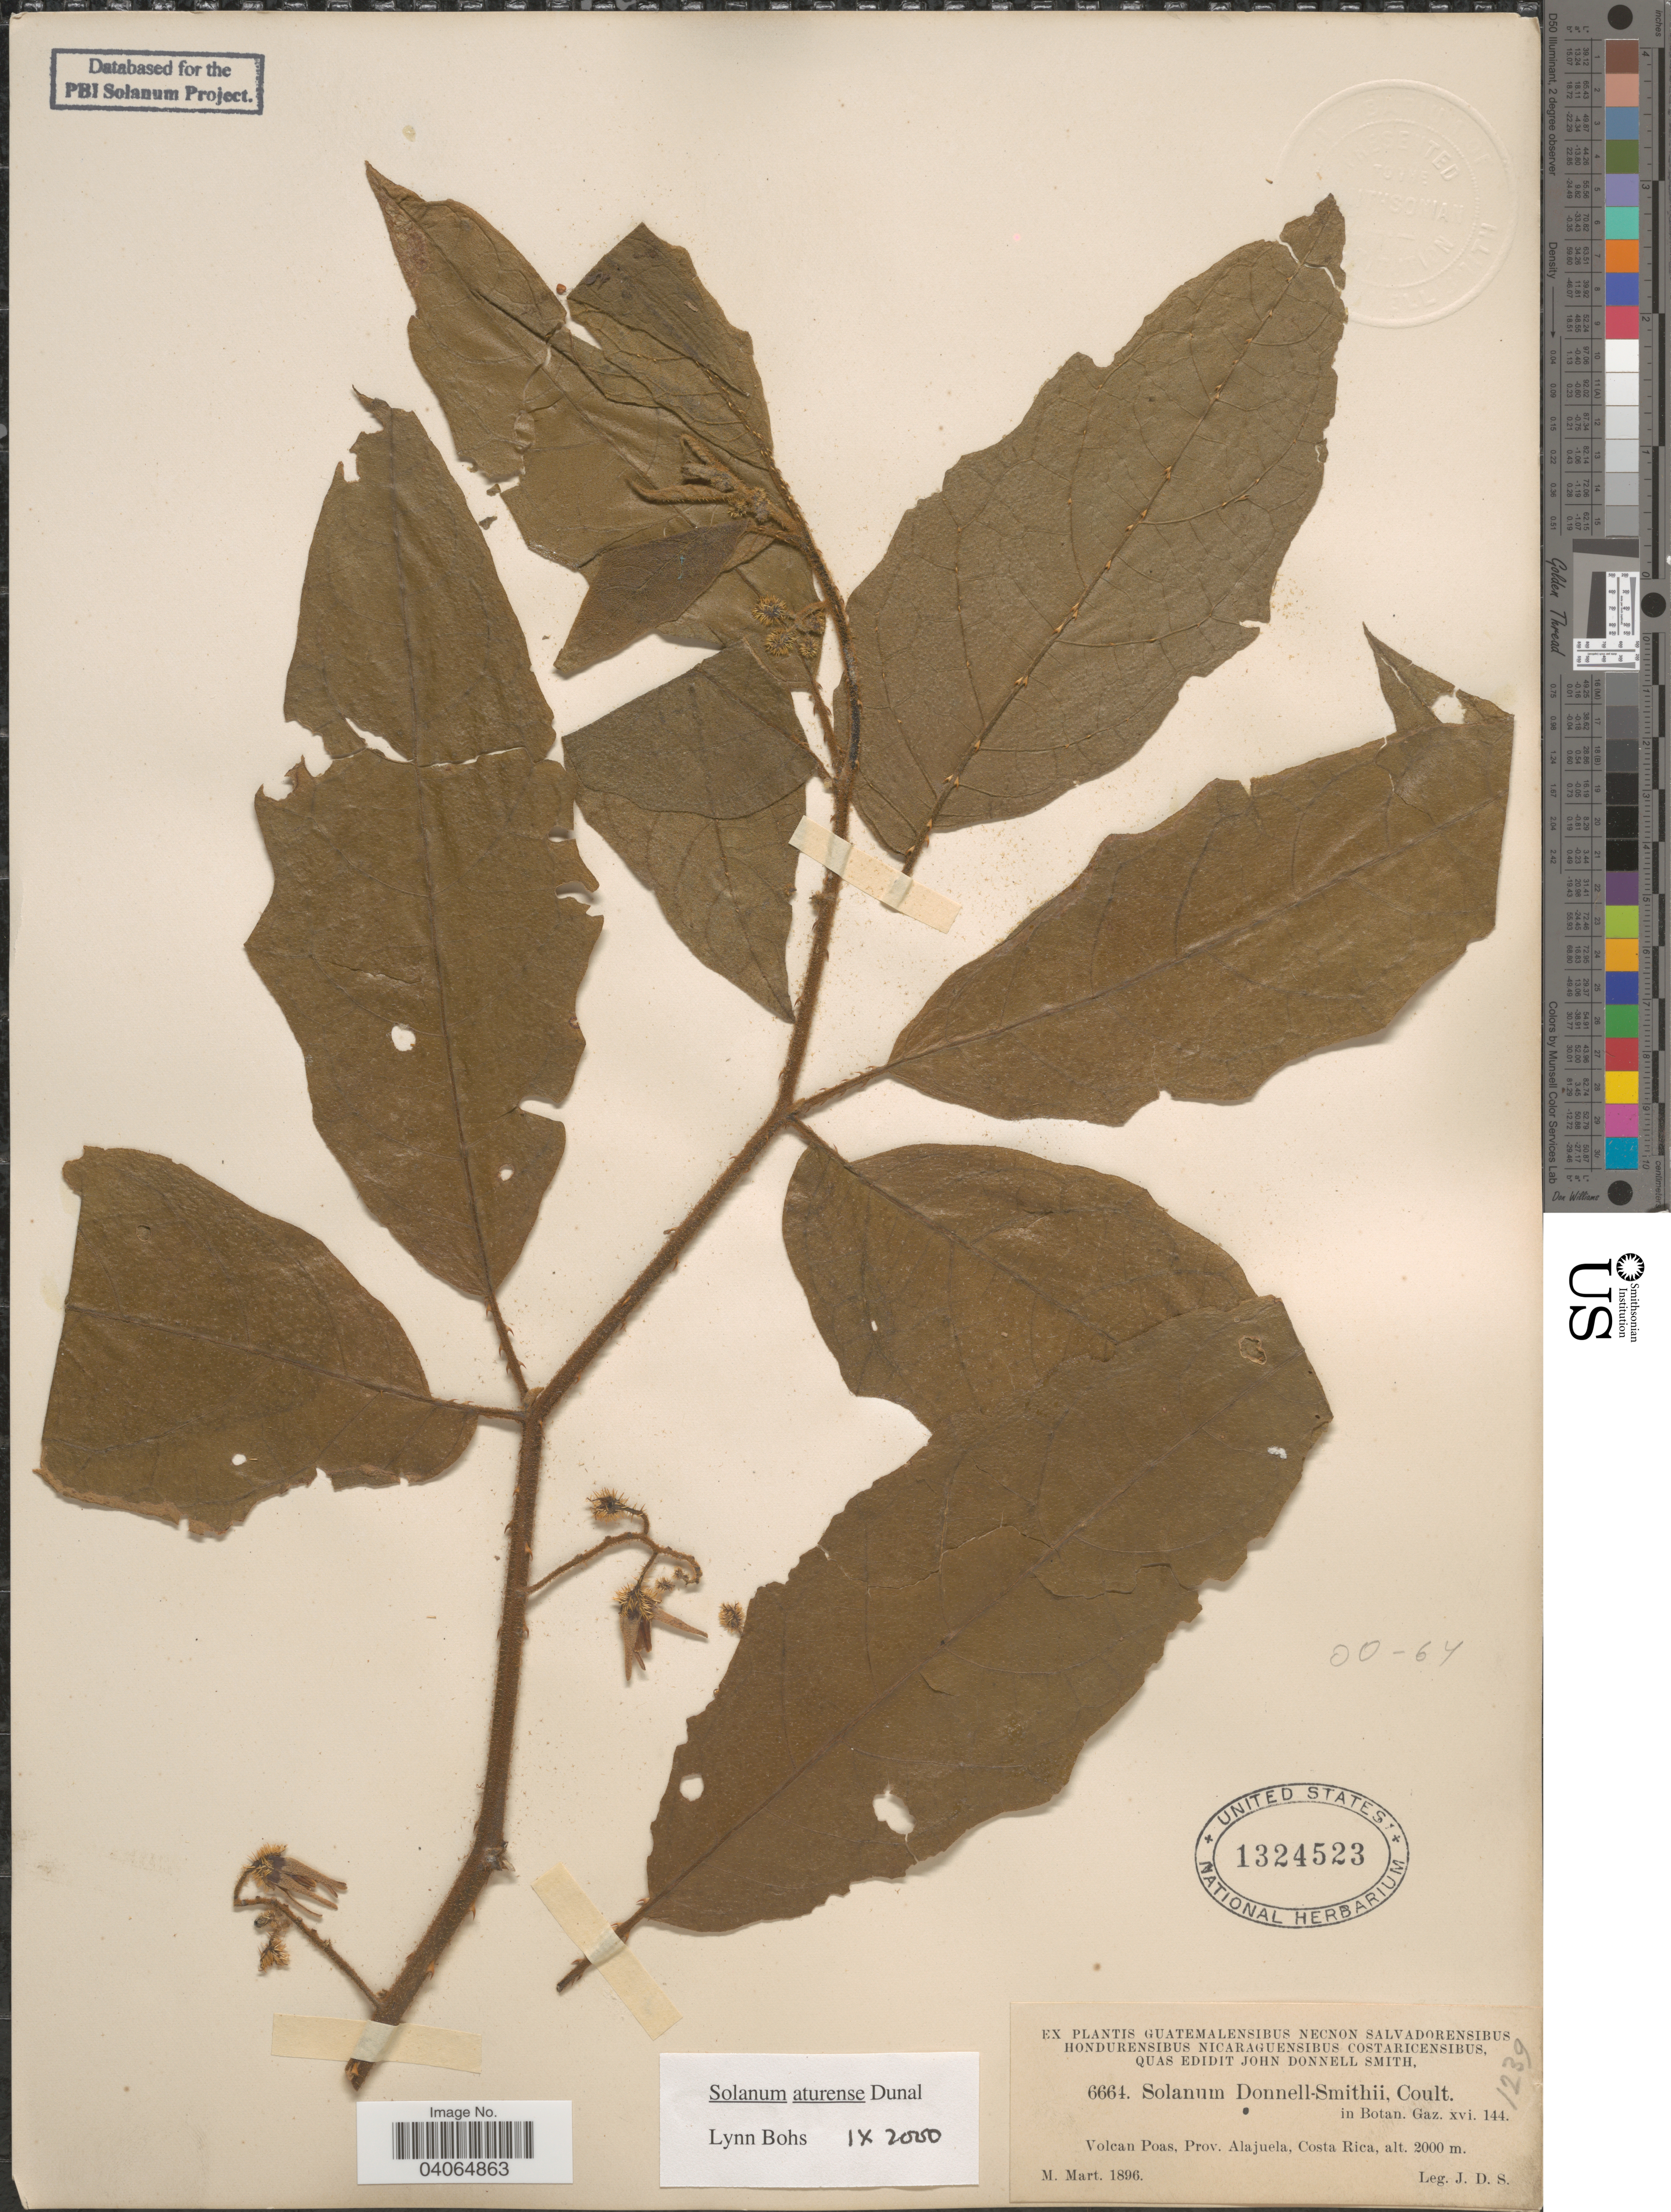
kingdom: Plantae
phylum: Tracheophyta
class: Magnoliopsida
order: Solanales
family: Solanaceae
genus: Solanum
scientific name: Solanum aturense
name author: Humb. & Bonpl. ex Dunal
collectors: J. Donnell Smith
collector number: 6664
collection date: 1896-03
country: Costa Rica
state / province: Alajuela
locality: Volcan Poas.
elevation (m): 2000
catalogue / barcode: US 1324523